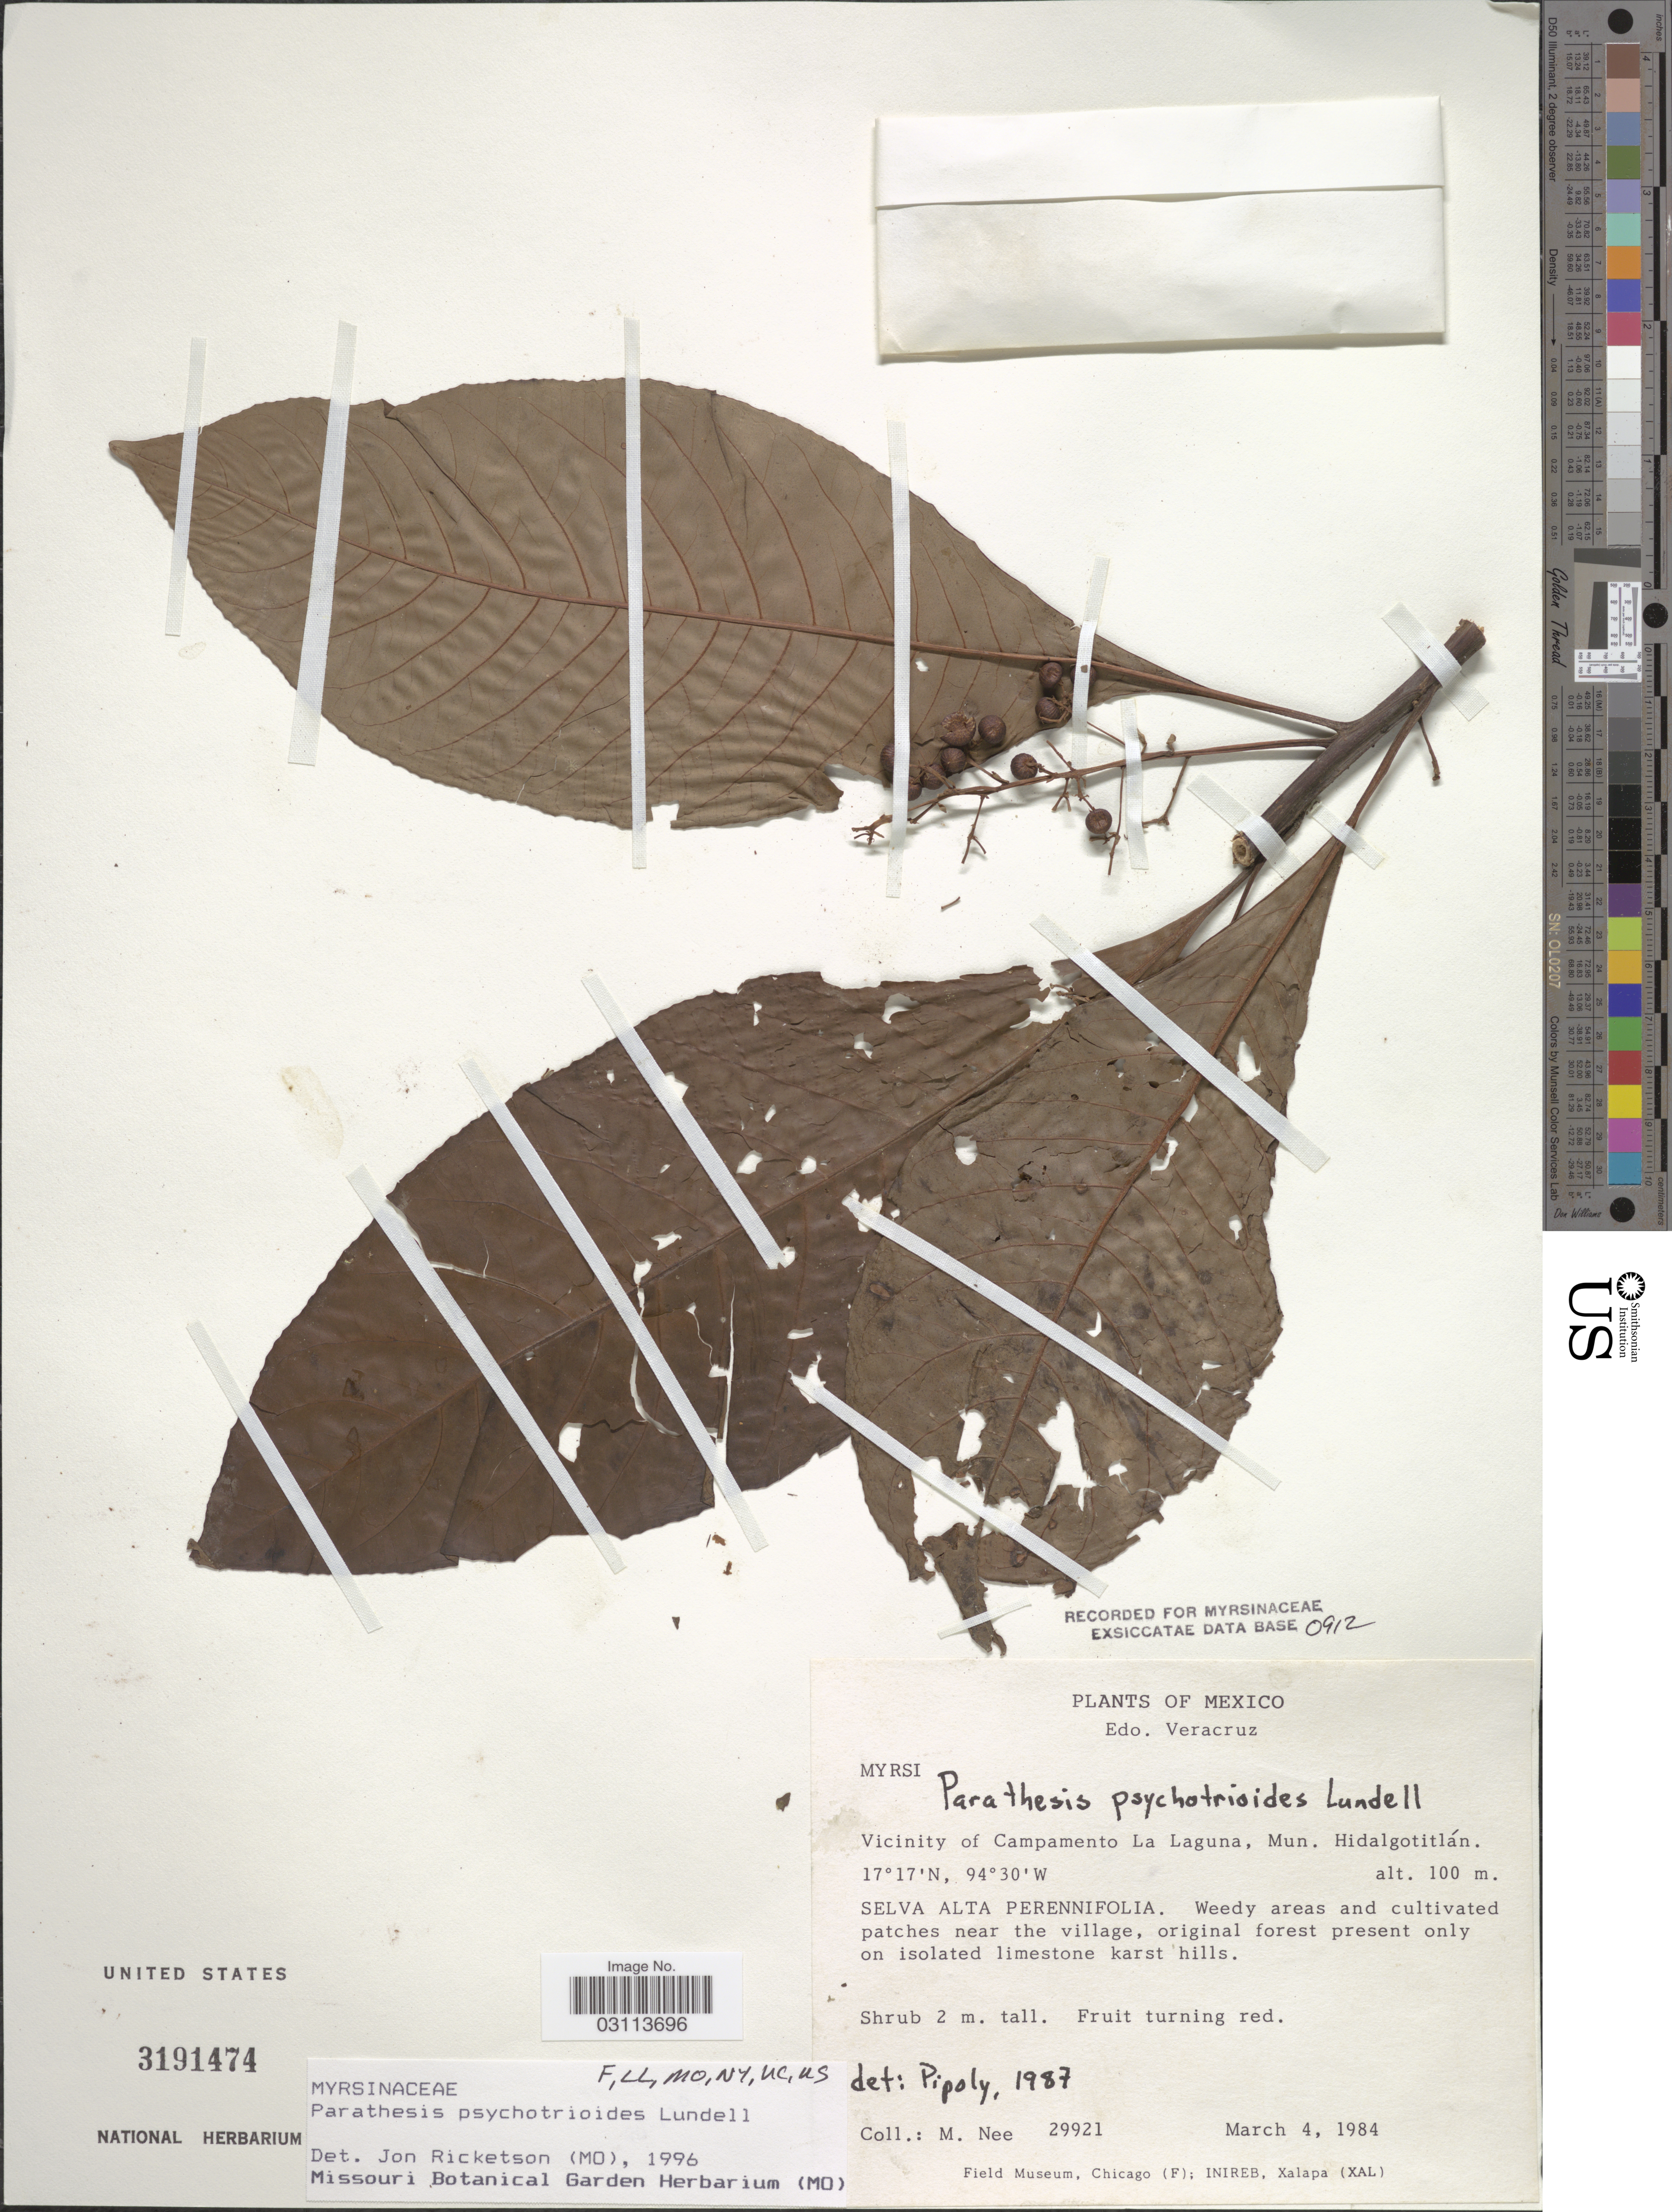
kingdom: Plantae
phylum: Tracheophyta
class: Magnoliopsida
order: Ericales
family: Primulaceae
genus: Parathesis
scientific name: Parathesis psychotrioides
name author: Lundell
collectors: M. Nee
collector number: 29921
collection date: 1984-03-04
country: Mexico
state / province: Veracruz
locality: Edo. Veracruz. Vicinity of Campamento La Laguna, Mun. Hidalgotitlán.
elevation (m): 100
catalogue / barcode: US 3191474